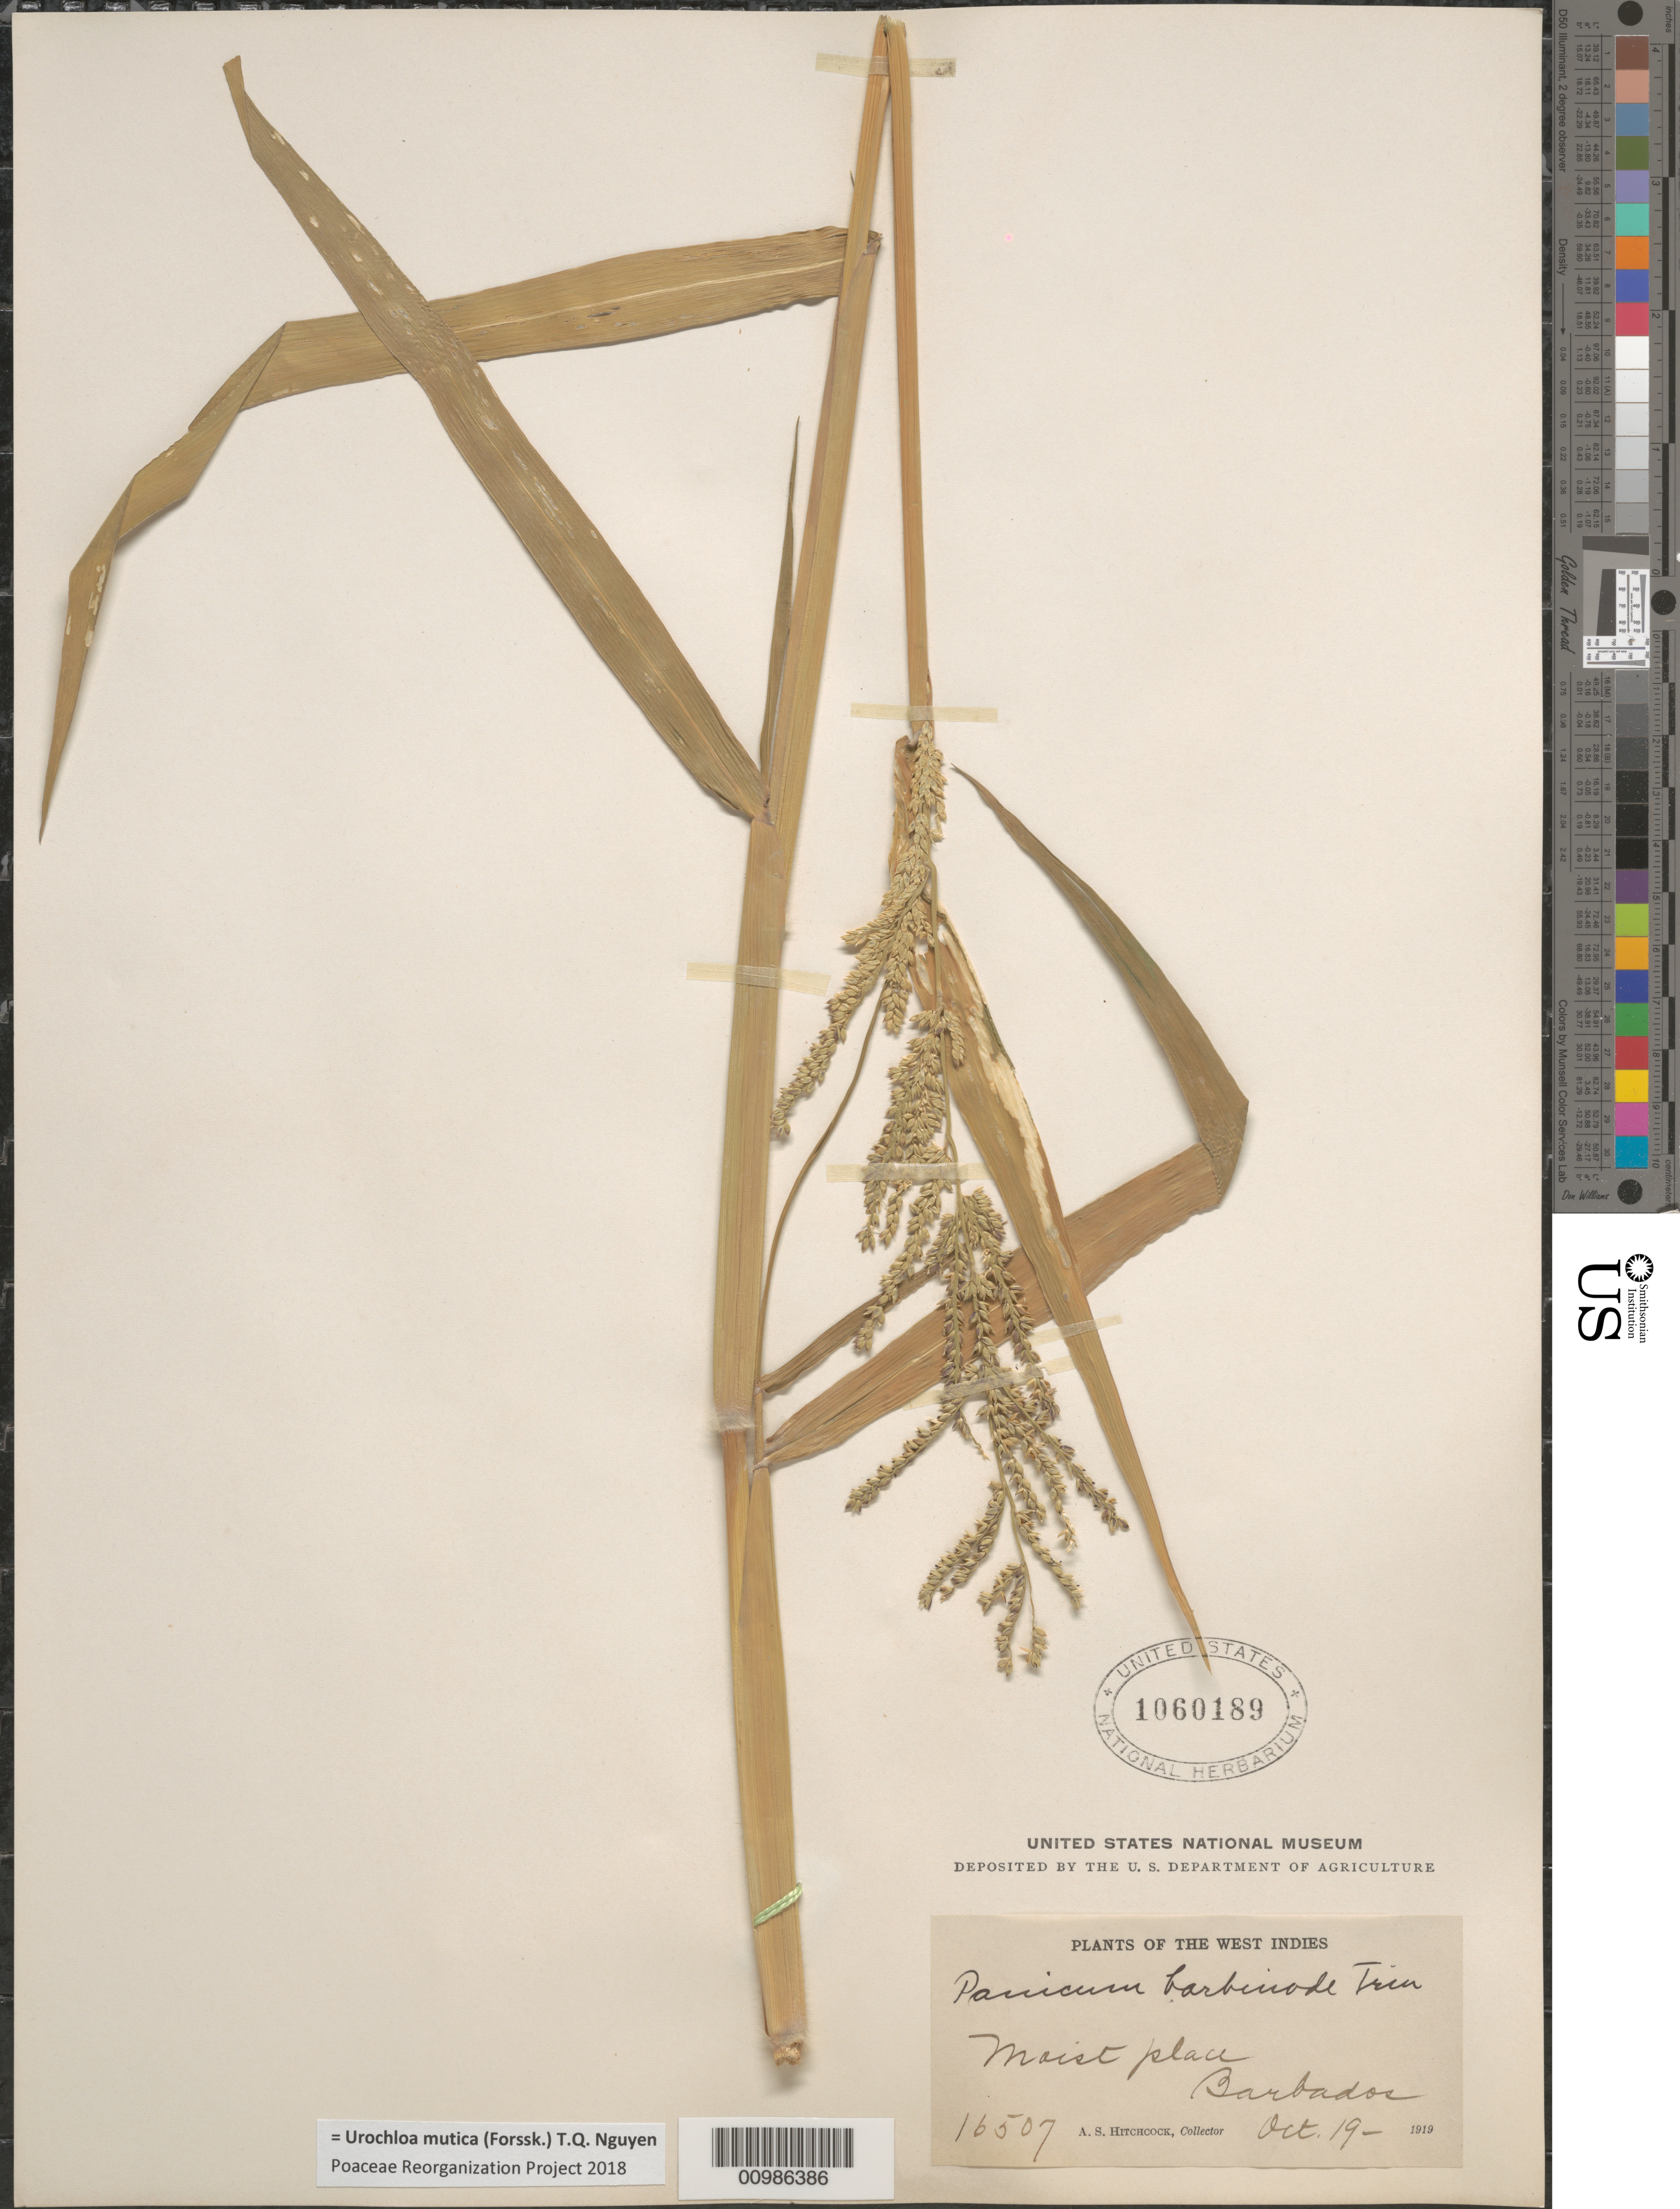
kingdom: Plantae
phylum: Tracheophyta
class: Liliopsida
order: Poales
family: Poaceae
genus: Brachiaria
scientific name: Brachiaria mutica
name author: (Forssk.) Stapf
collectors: A. S. Hitchcock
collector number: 16507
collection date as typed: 19 Oct 1919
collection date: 1919-10-19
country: Barbados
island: Barbados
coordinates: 0 N, 0 E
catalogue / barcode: US 1060189